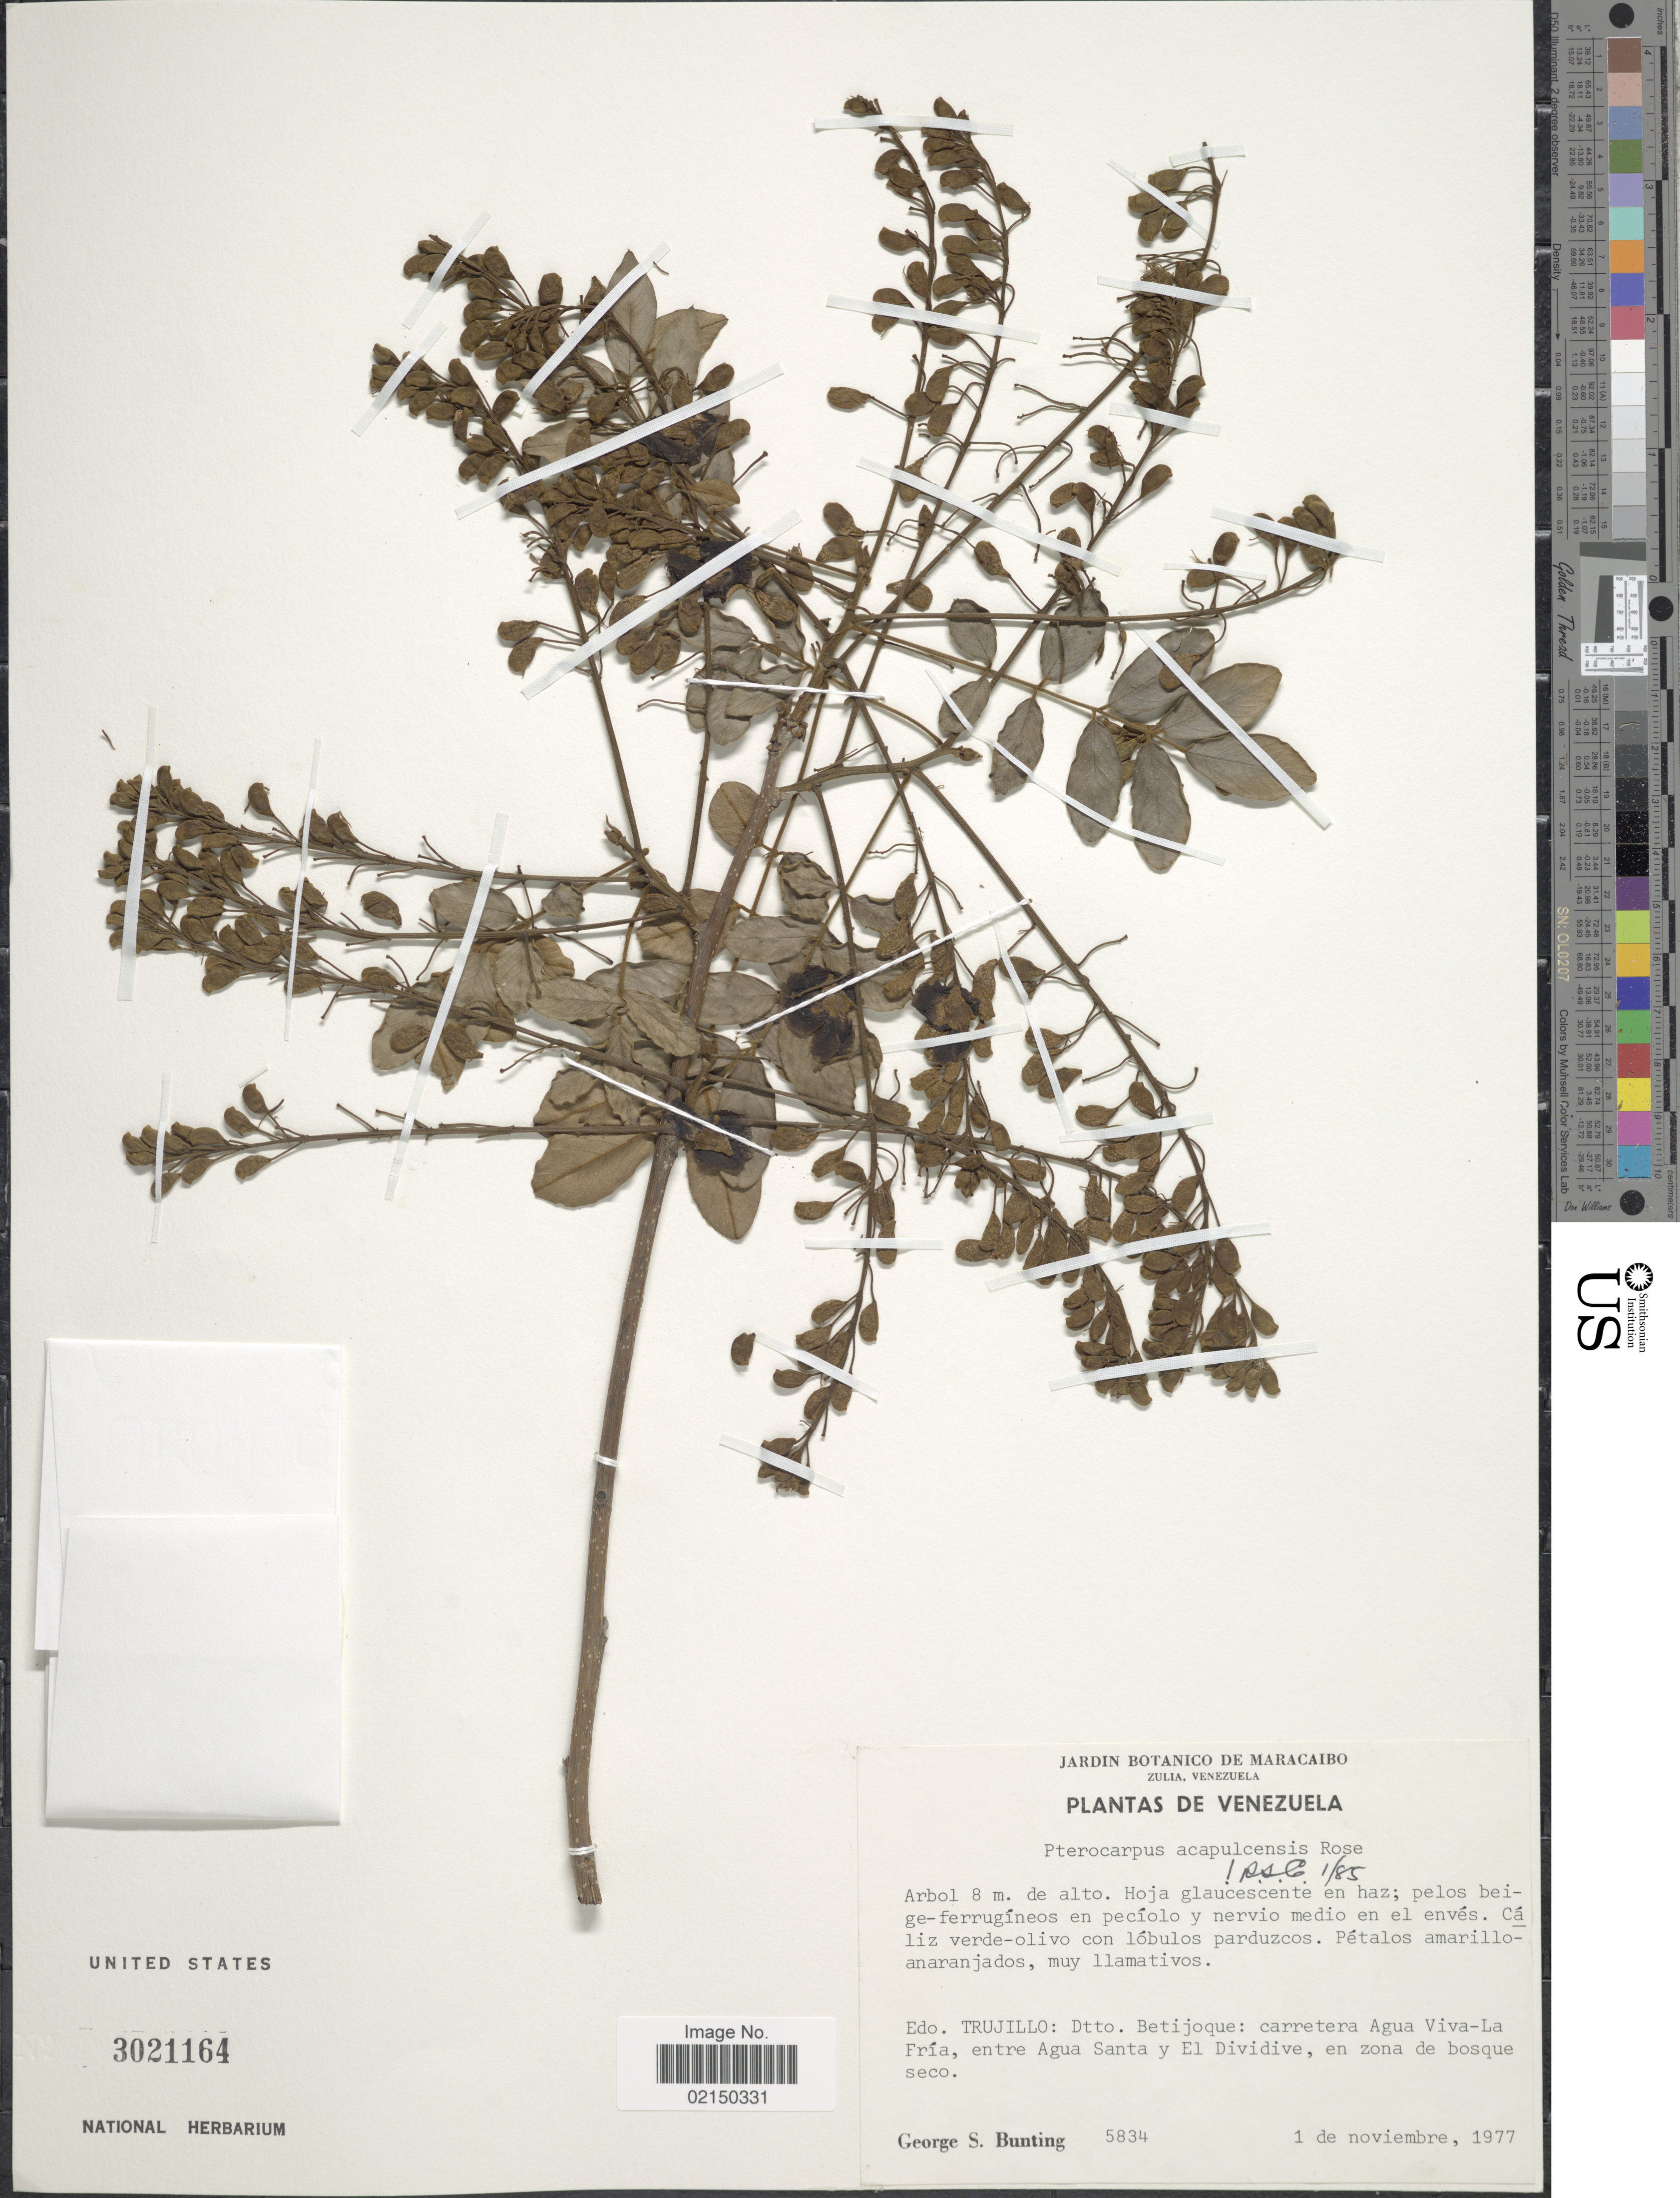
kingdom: Plantae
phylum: Tracheophyta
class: Magnoliopsida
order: Fabales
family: Fabaceae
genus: Pterocarpus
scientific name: Pterocarpus acapulcensis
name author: Rose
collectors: G. S. Bunting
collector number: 5834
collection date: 1977-11-01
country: Venezuela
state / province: Trujillo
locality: Dtto. Betijoque: carretera Agua Viva-La Fria, entre Agua Santa y El Dividive, en zona de bosque seco.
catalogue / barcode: US 3021164